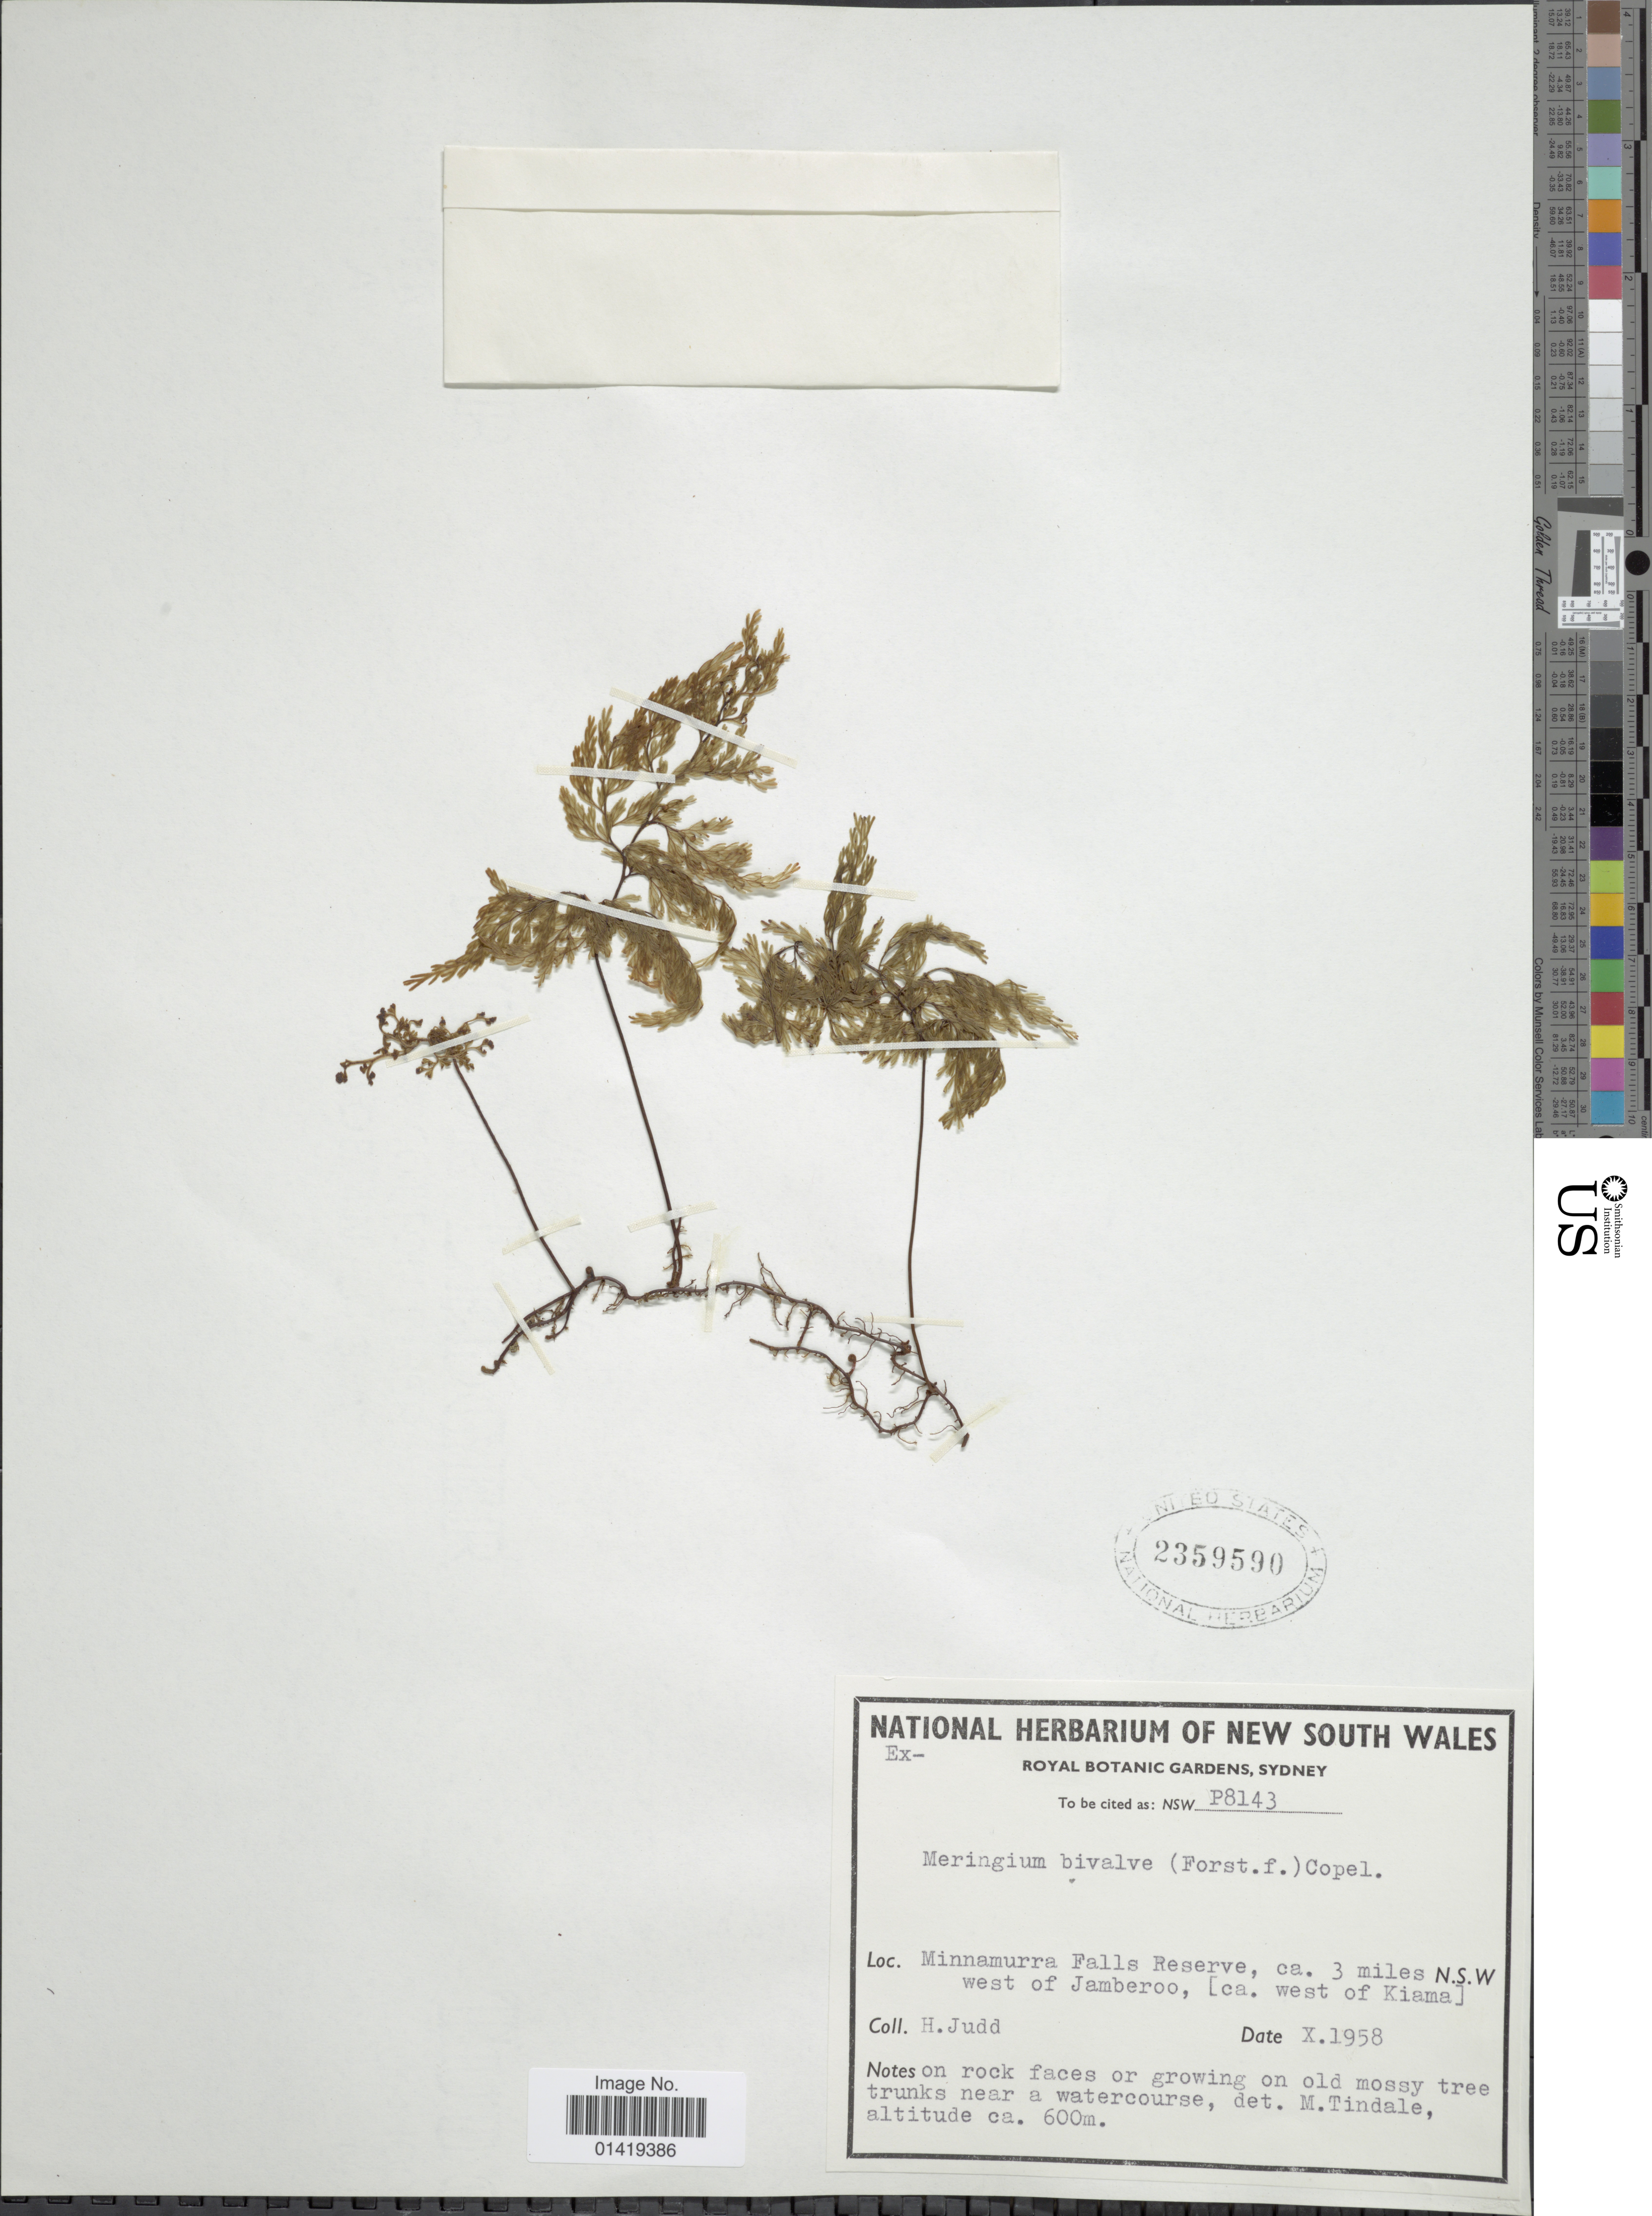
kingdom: Plantae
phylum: Tracheophyta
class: Polypodiopsida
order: Hymenophyllales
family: Hymenophyllaceae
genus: Hymenophyllum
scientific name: Hymenophyllum bivalve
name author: (G. Forst.) Sw.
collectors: H. Judd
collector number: P8143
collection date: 1958-10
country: Australia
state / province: New South Wales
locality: Minnamurra Falls reserve ca. 3 miles NSW west of Jamberoo [ca west Kiama]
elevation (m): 600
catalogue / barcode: US 2359590